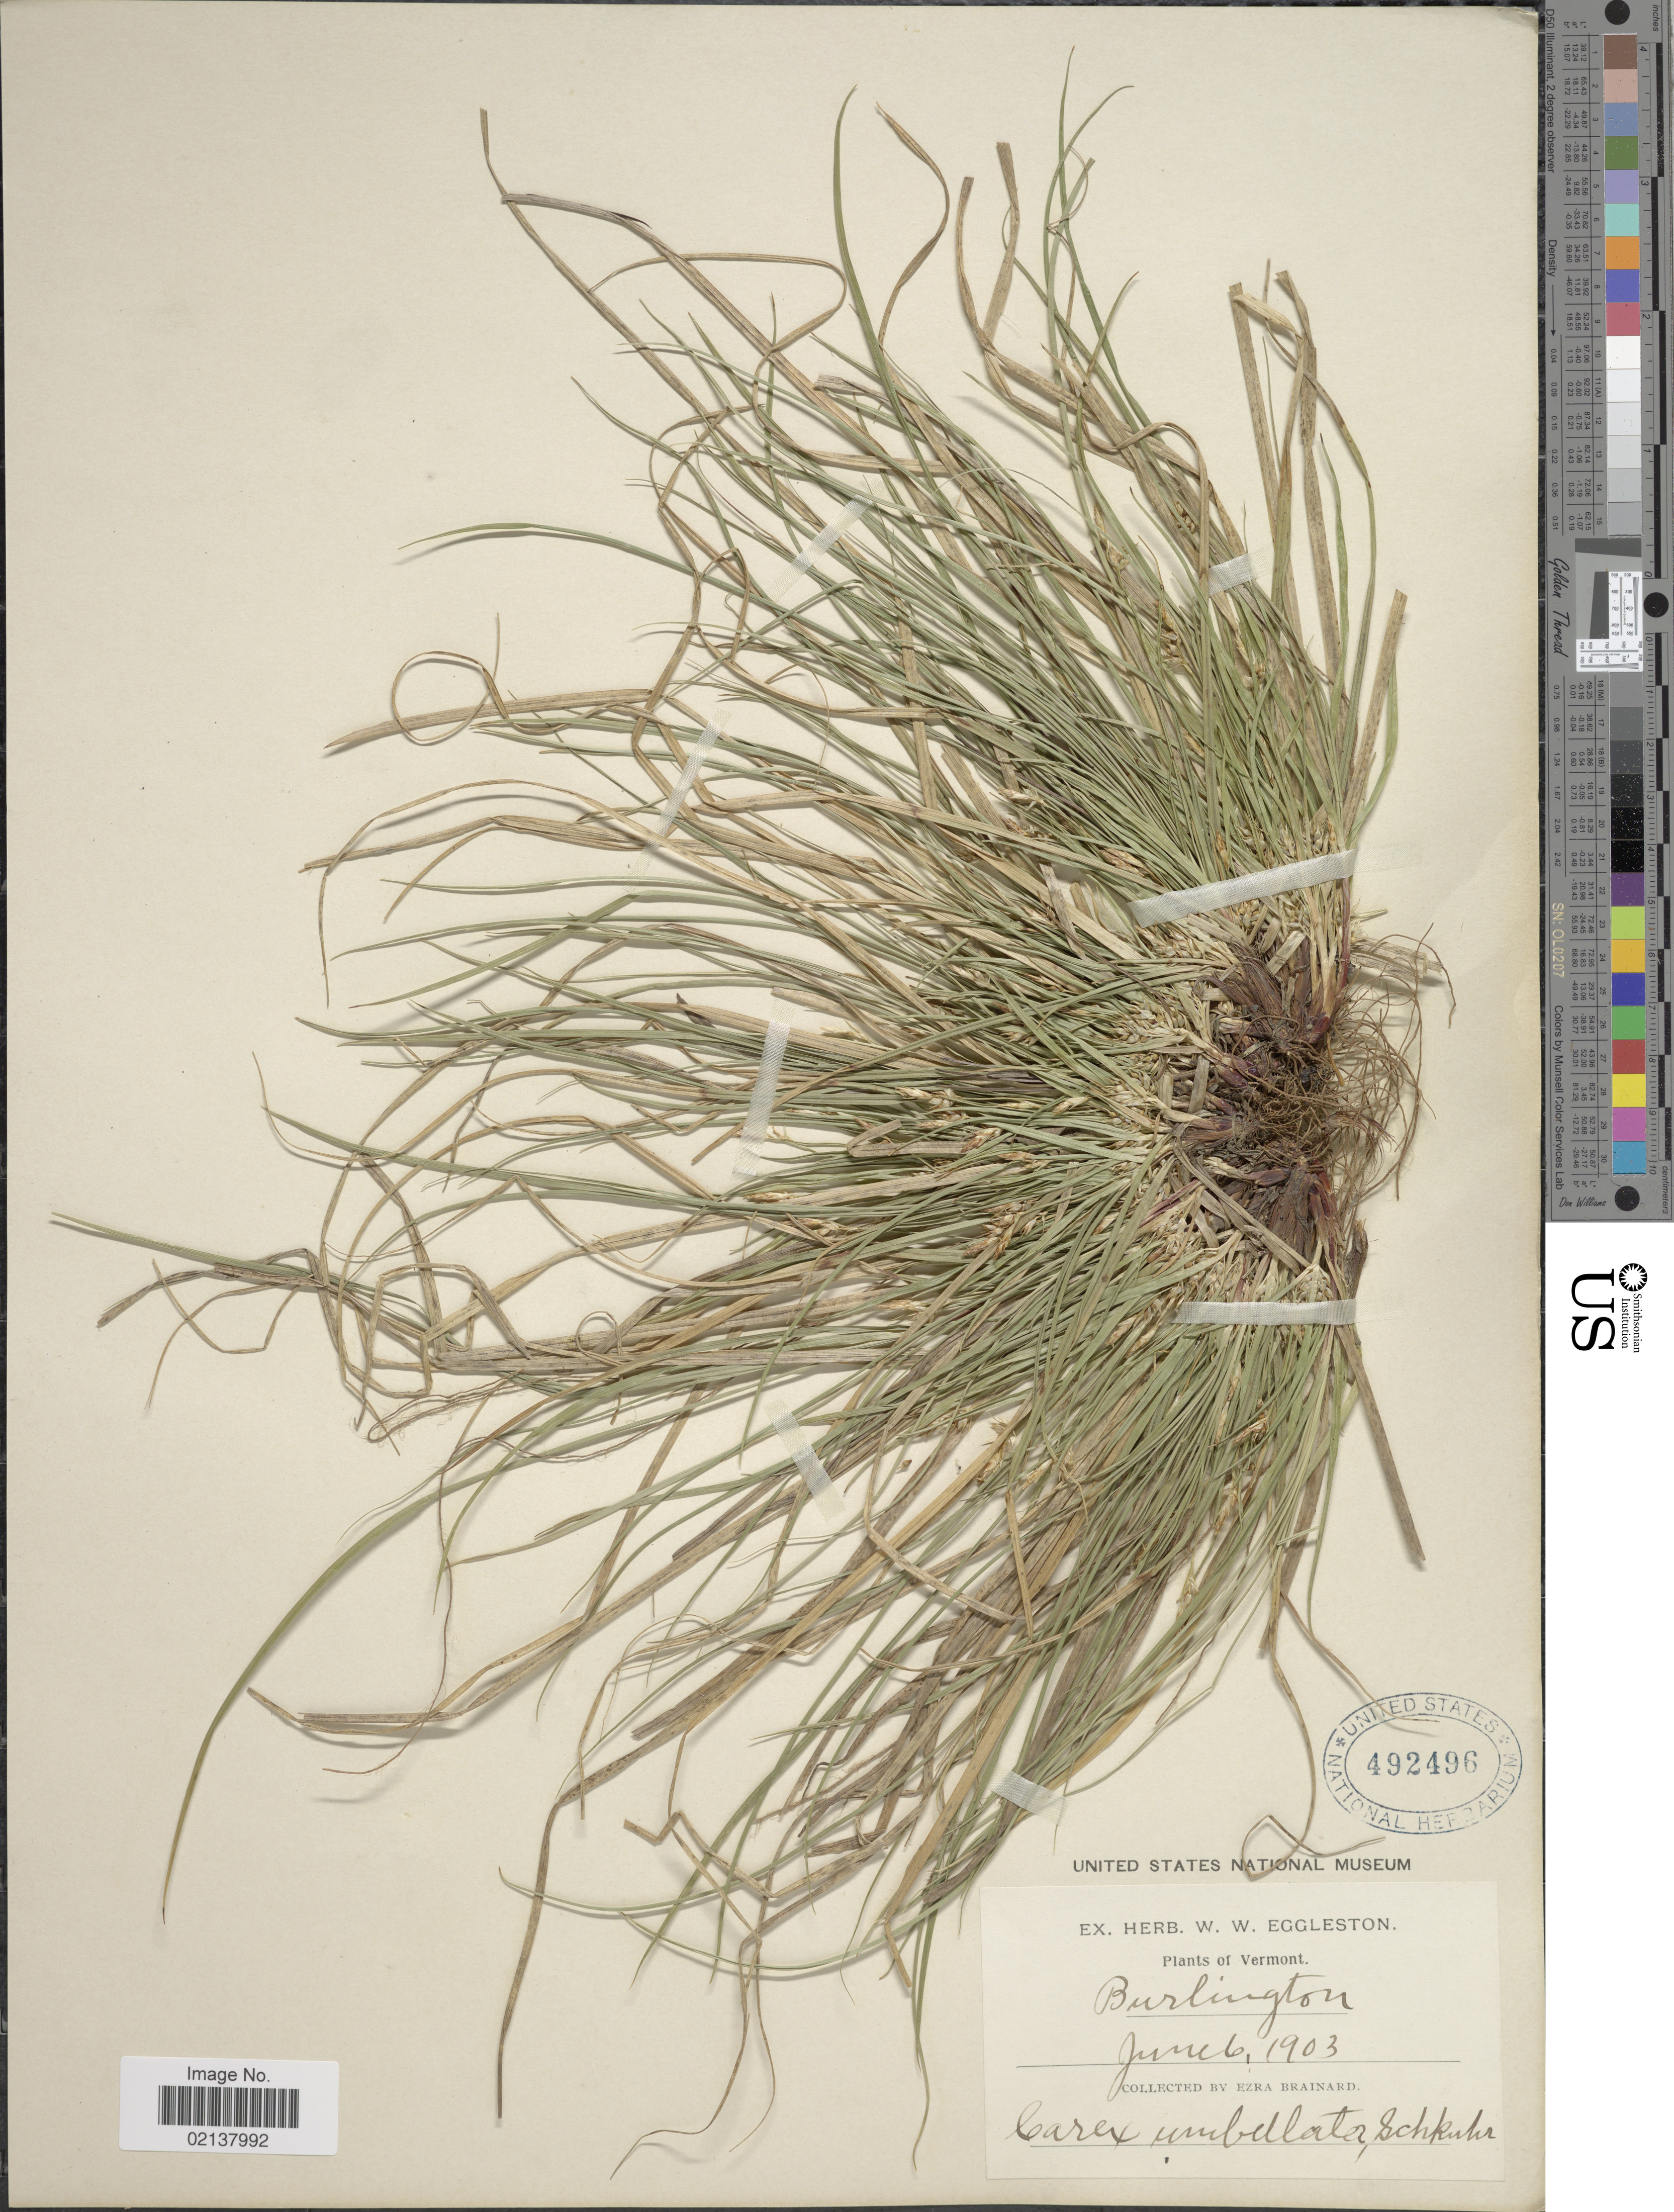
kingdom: Plantae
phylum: Tracheophyta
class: Liliopsida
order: Poales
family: Cyperaceae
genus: Carex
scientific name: Carex umbellata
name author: Schkuhr ex Willd.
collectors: E. Brainard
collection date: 1903-06-06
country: United States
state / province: Vermont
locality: Vermont, Burlington.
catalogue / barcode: US 492496